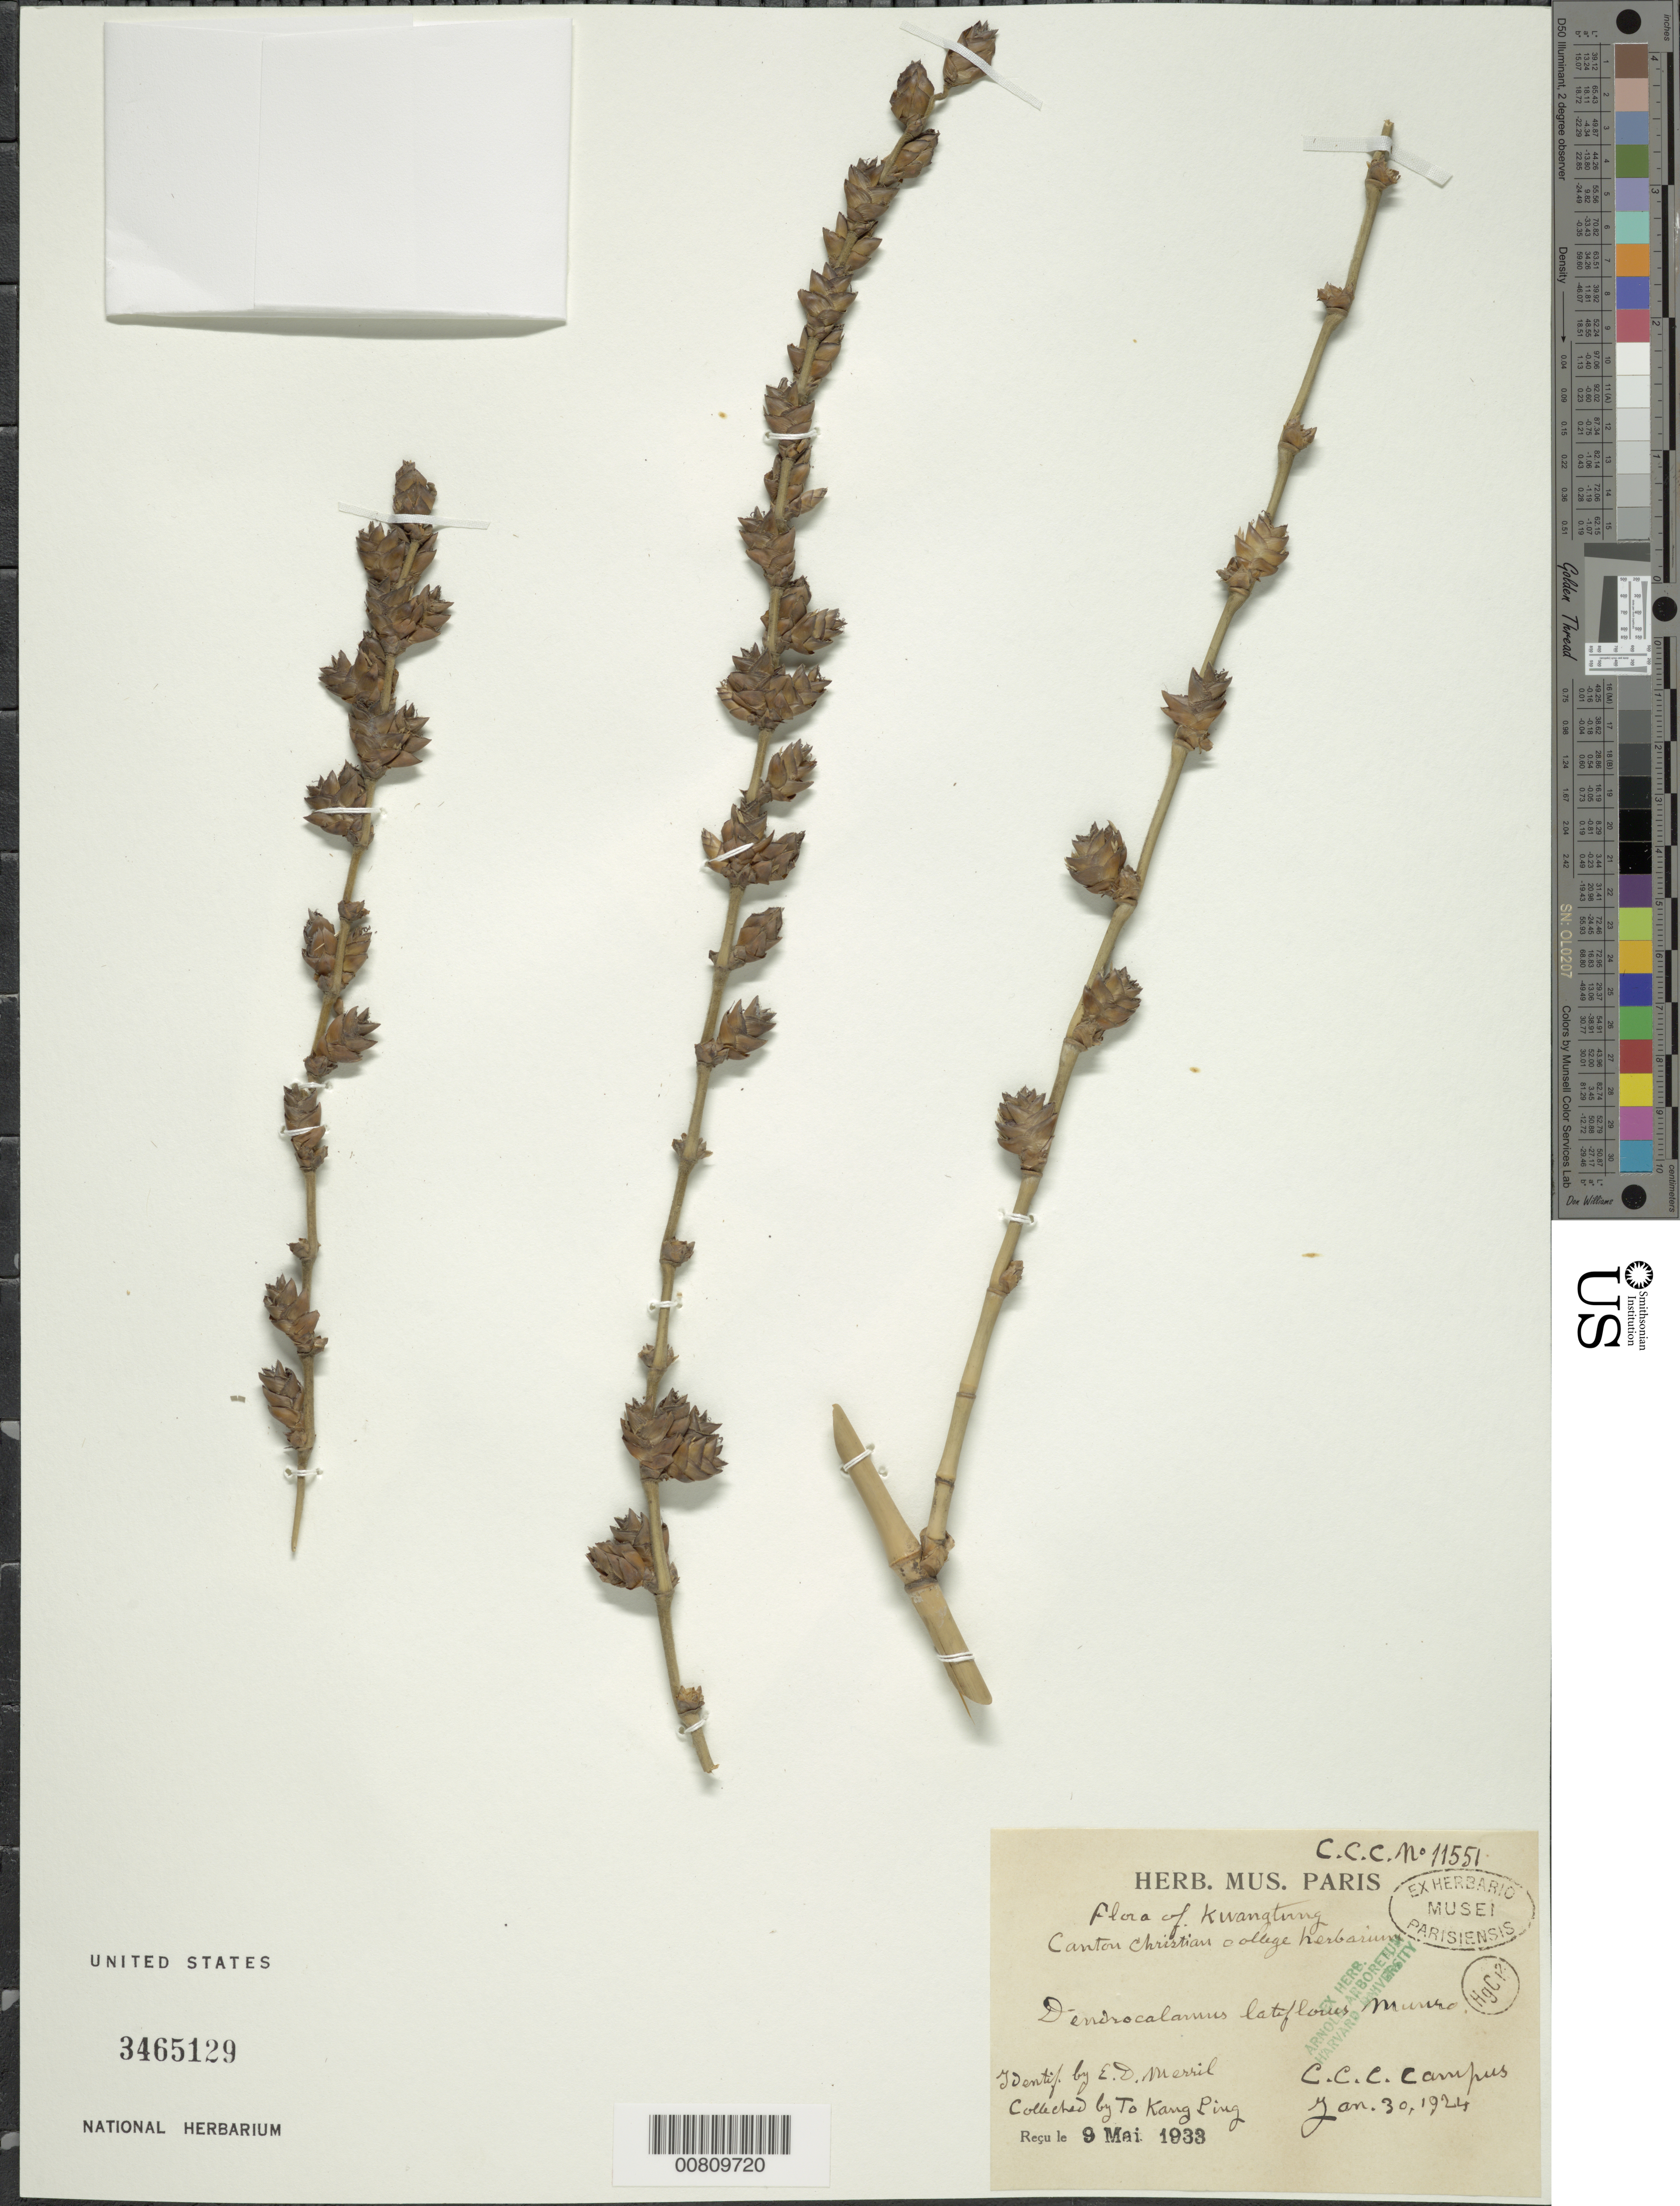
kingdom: Plantae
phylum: Tracheophyta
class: Liliopsida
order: Poales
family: Poaceae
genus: Dendrocalamus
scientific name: Dendrocalamus latiflorus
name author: Munro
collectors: T. K. P'eng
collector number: CCC 11551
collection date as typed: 30 Jan 1924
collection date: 1924-01-30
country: China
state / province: Guangdong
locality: Canton; Canton Christian College campus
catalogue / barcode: US 3465129